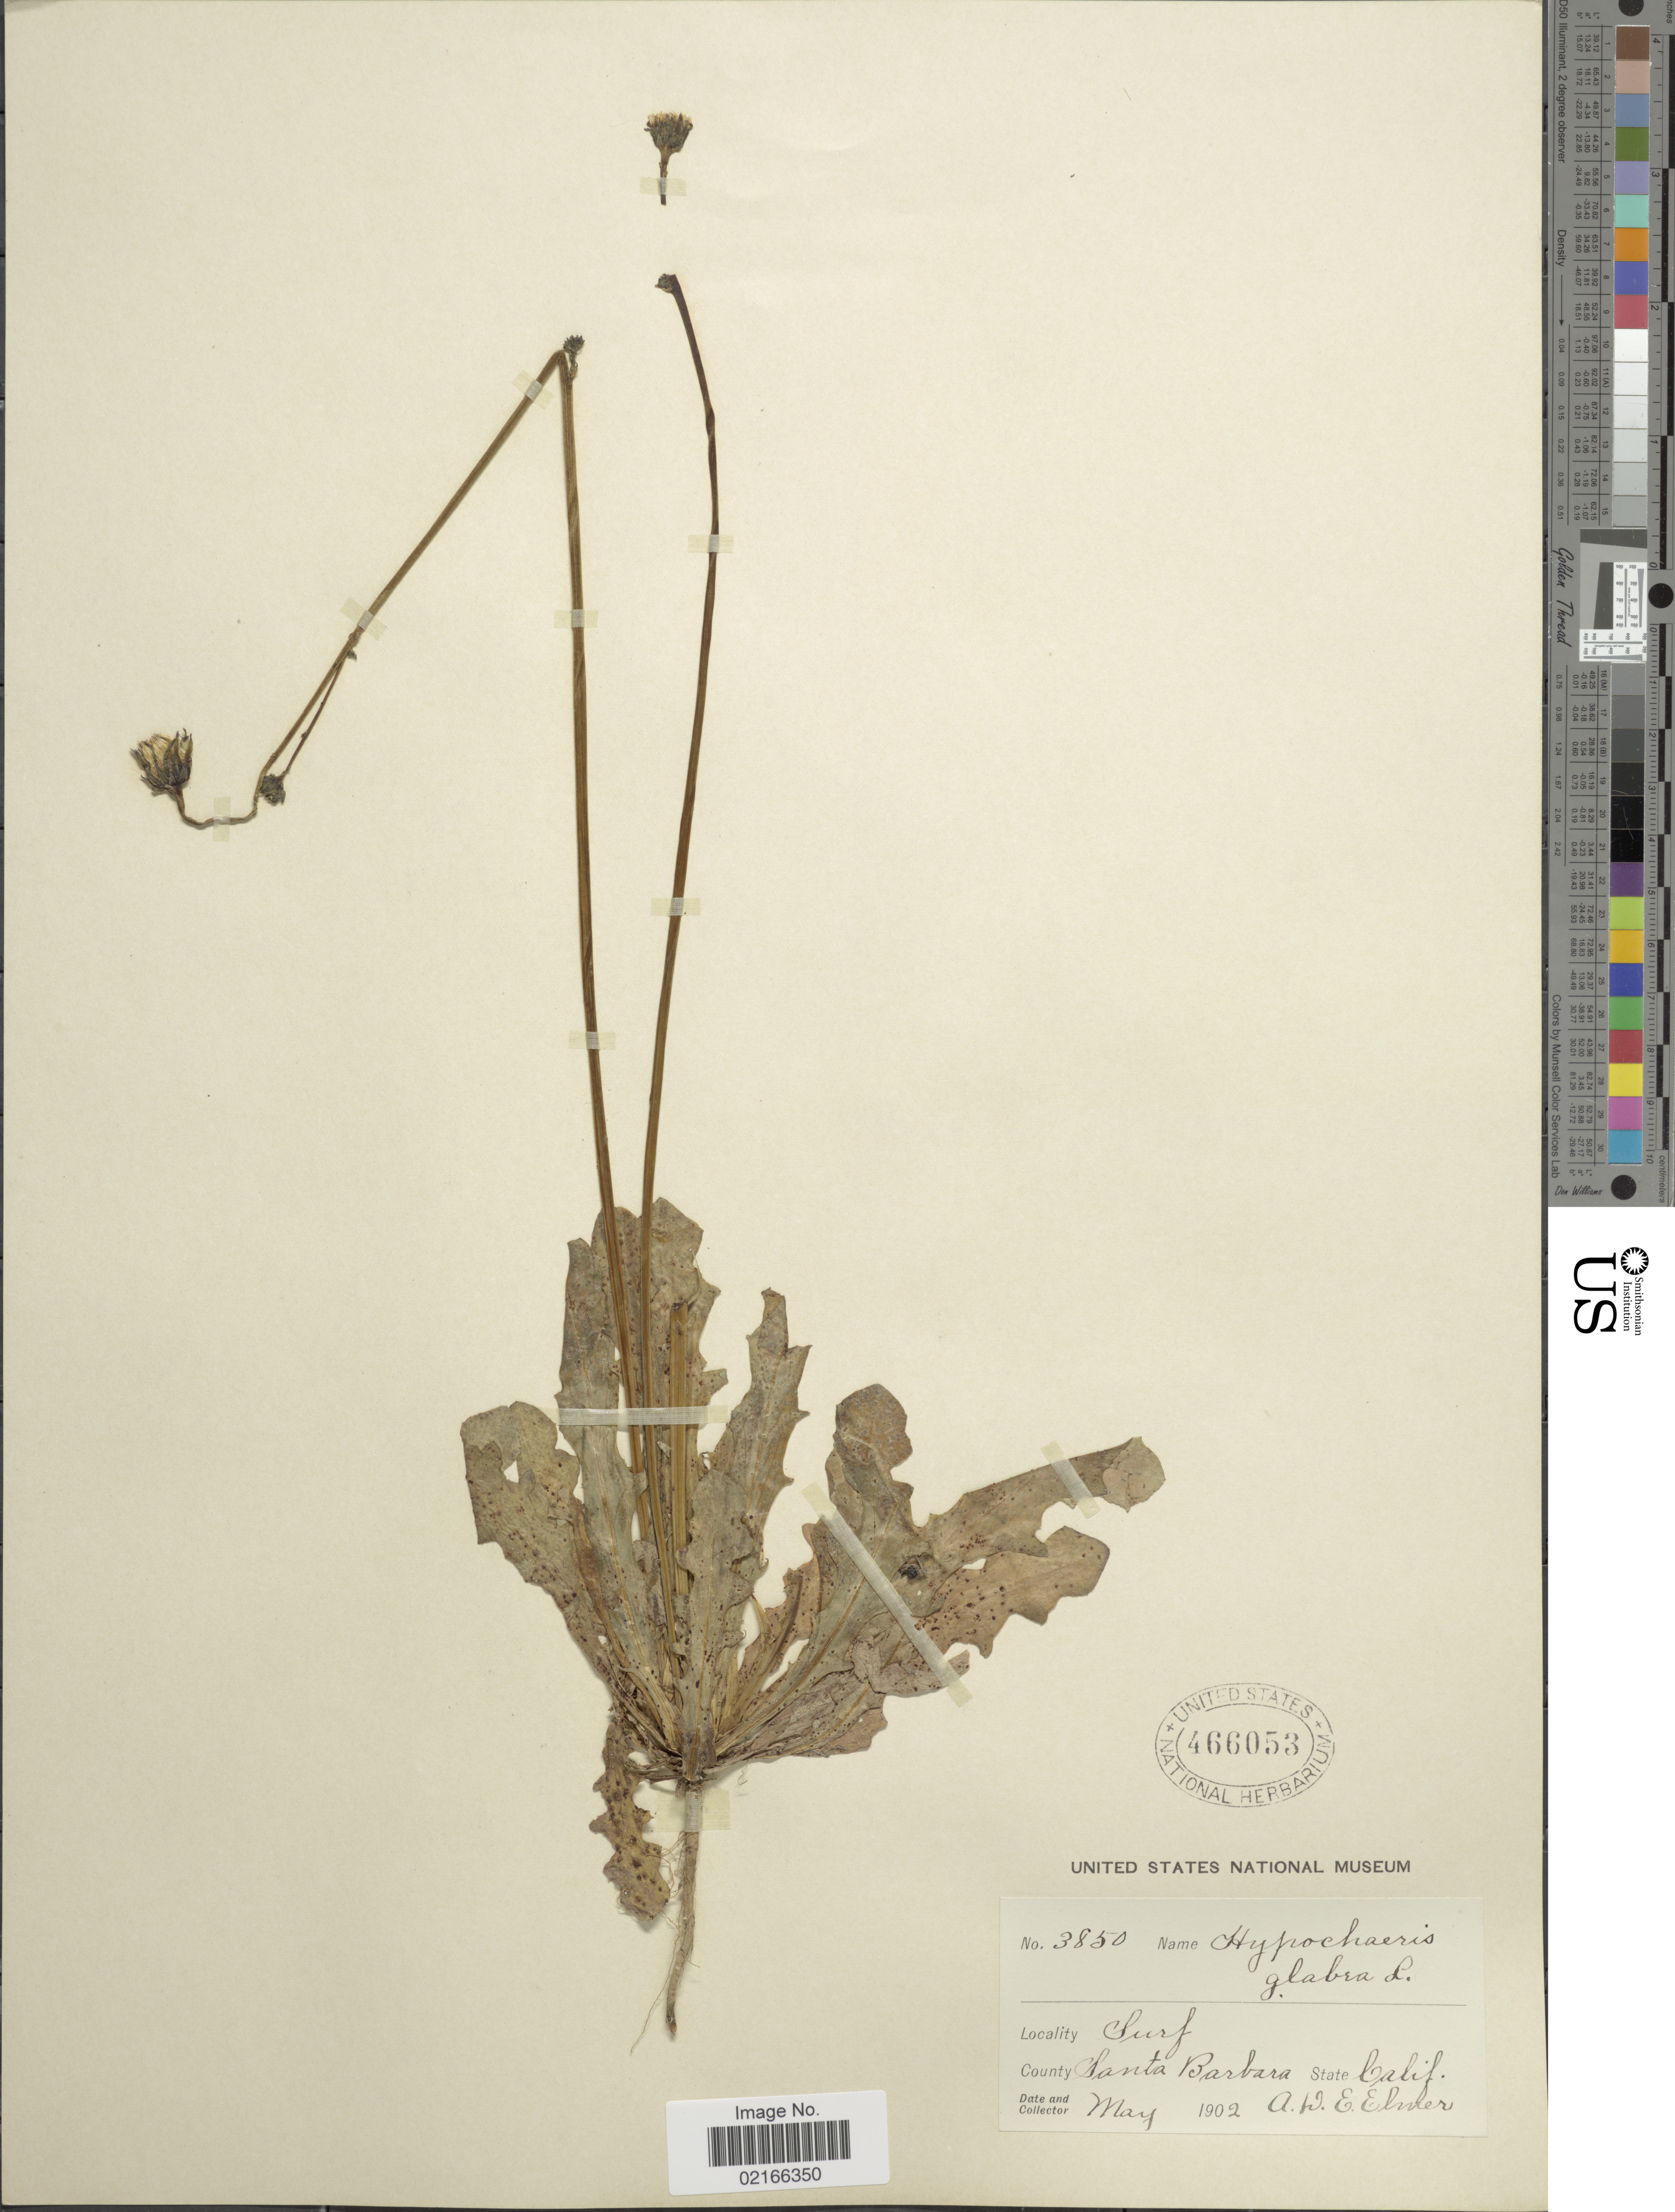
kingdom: Plantae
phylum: Tracheophyta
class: Magnoliopsida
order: Asterales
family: Asteraceae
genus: Hypochaeris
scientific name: Hypochaeris glabra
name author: L.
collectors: A. D. E. Elmer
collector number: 3850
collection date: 1902-05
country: United States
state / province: California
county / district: Santa Barbara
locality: Surf. County Santa Barbara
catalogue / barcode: US 466053